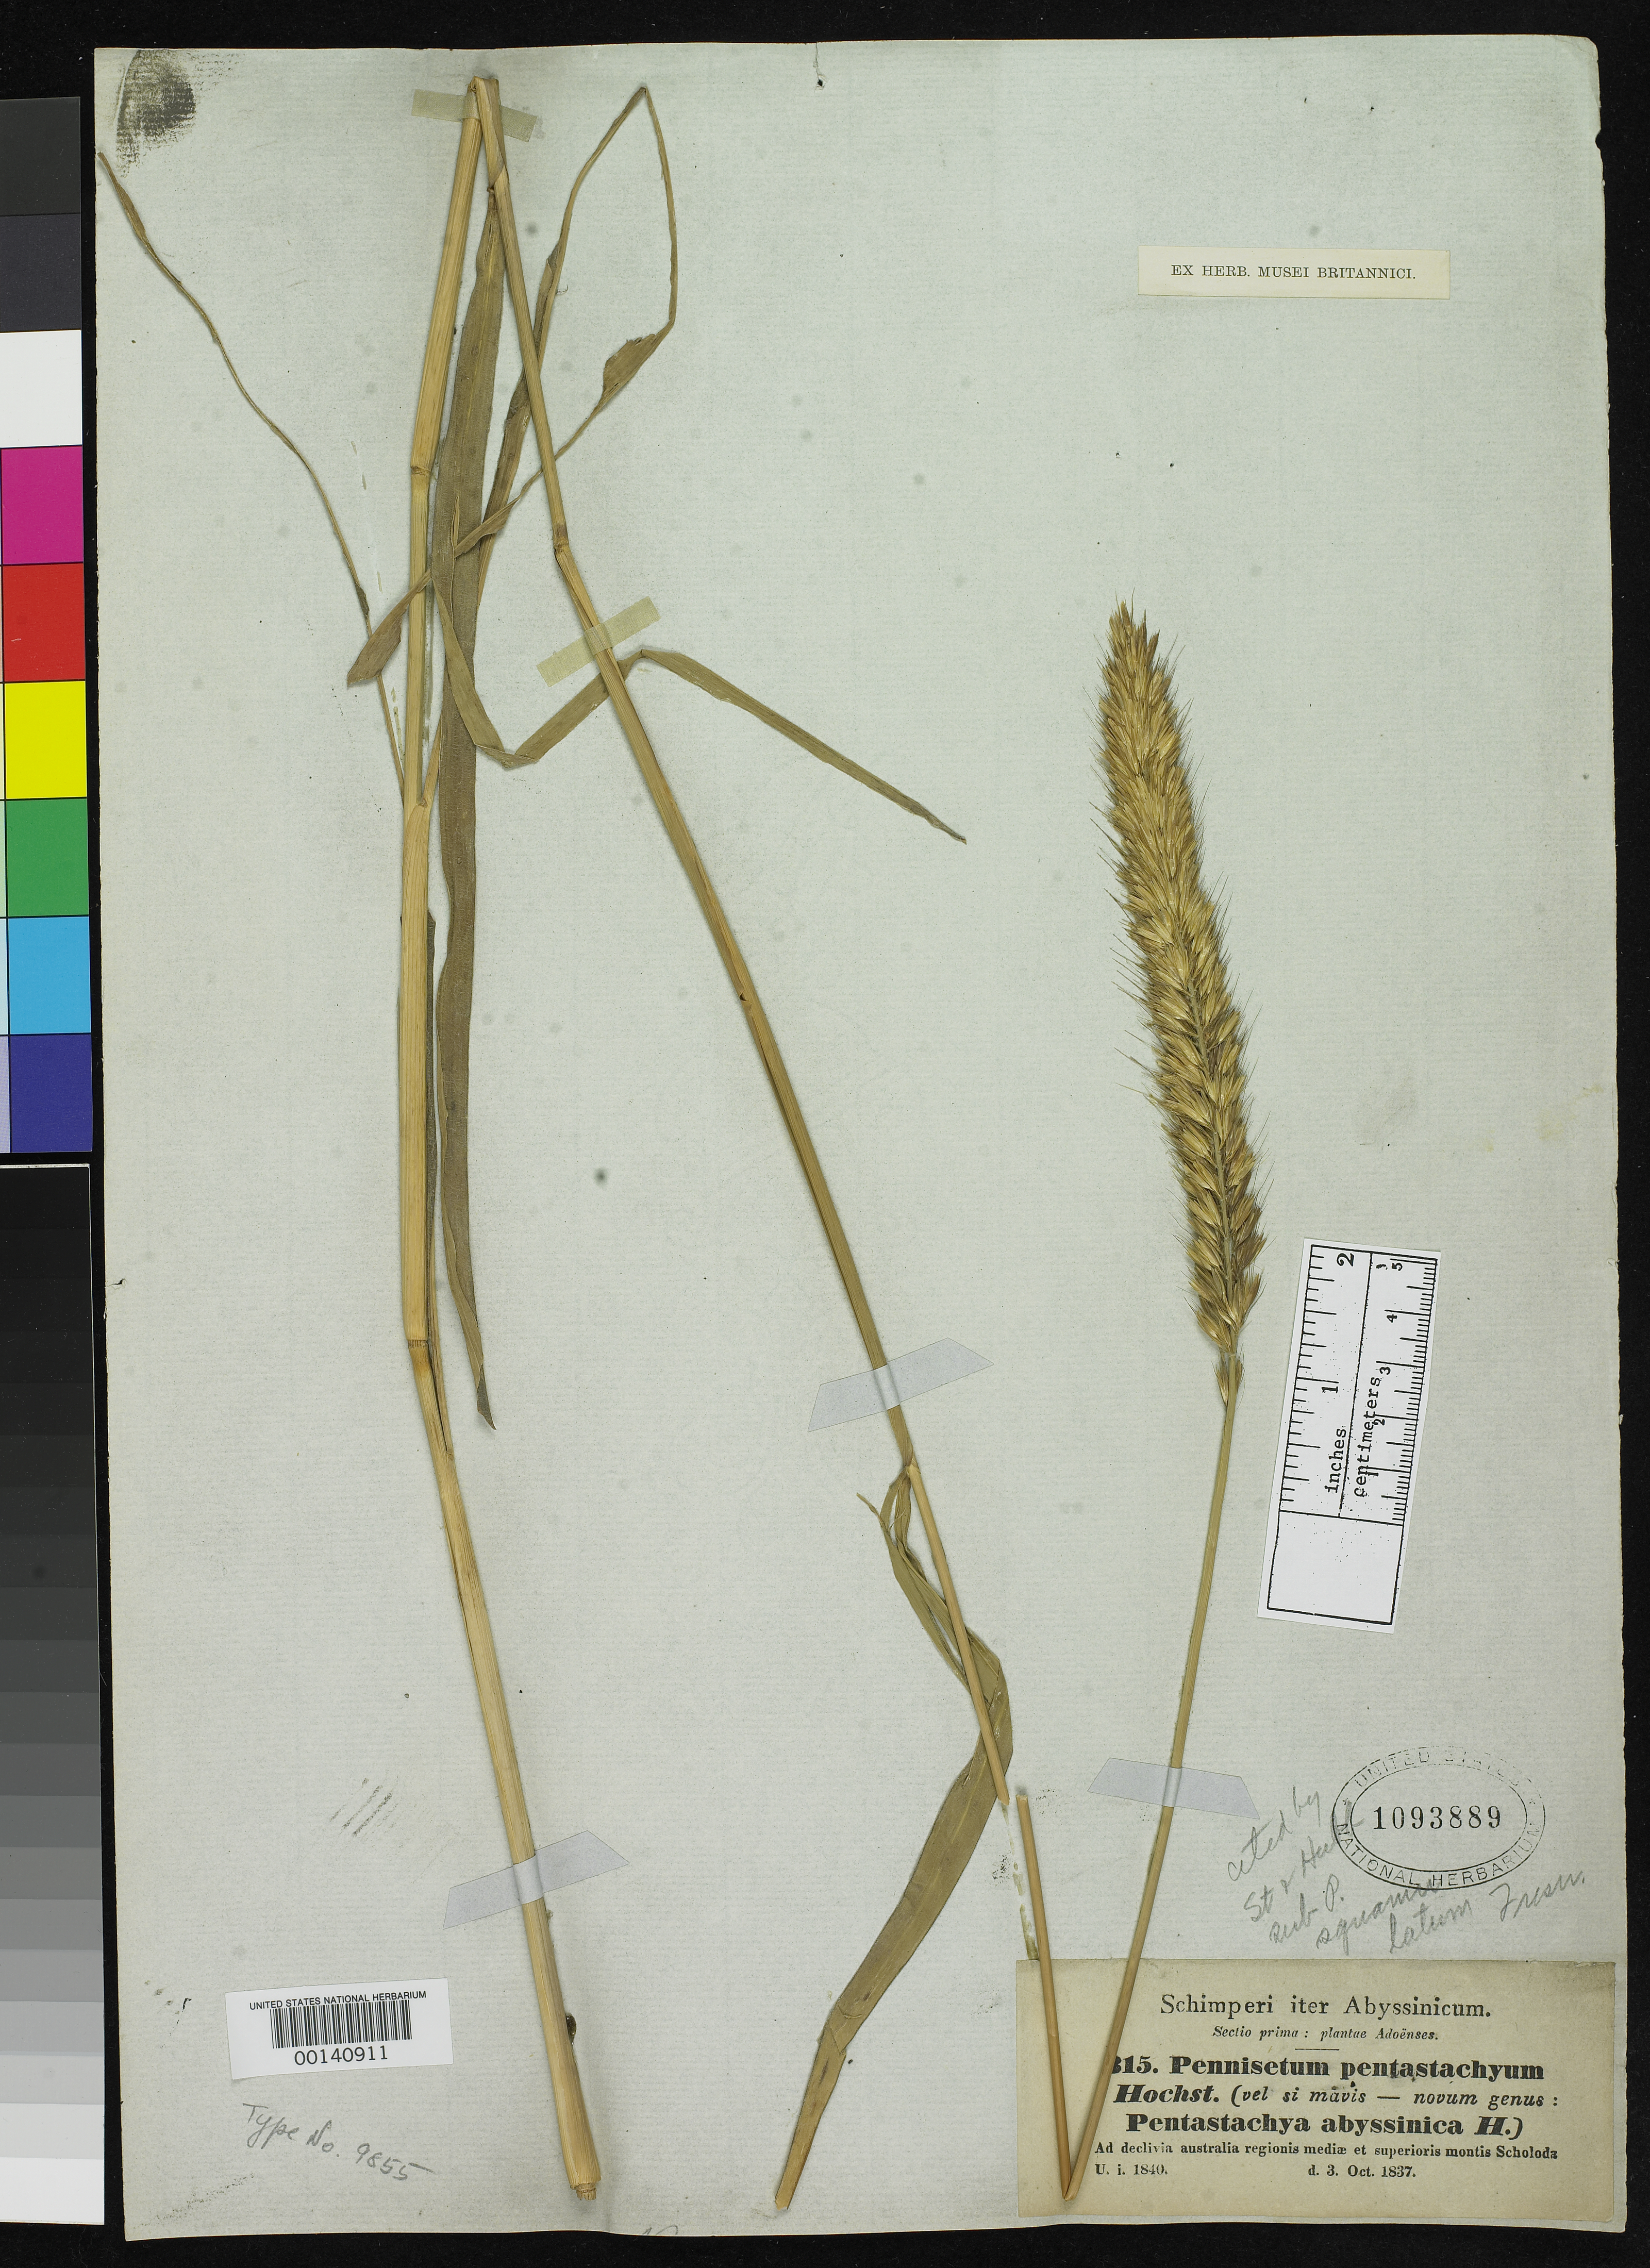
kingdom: Plantae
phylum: Tracheophyta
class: Liliopsida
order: Poales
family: Poaceae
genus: Pennisetum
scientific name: Pennisetum pentastachyum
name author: Hochst. ex A. Rich.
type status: Isosyntype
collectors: G. W. Schimper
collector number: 315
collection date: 1837-10-03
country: Ethiopia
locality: "Abyssinia", ad declivia australia regionis mediae et superioris montis Scholoda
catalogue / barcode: US 1093889